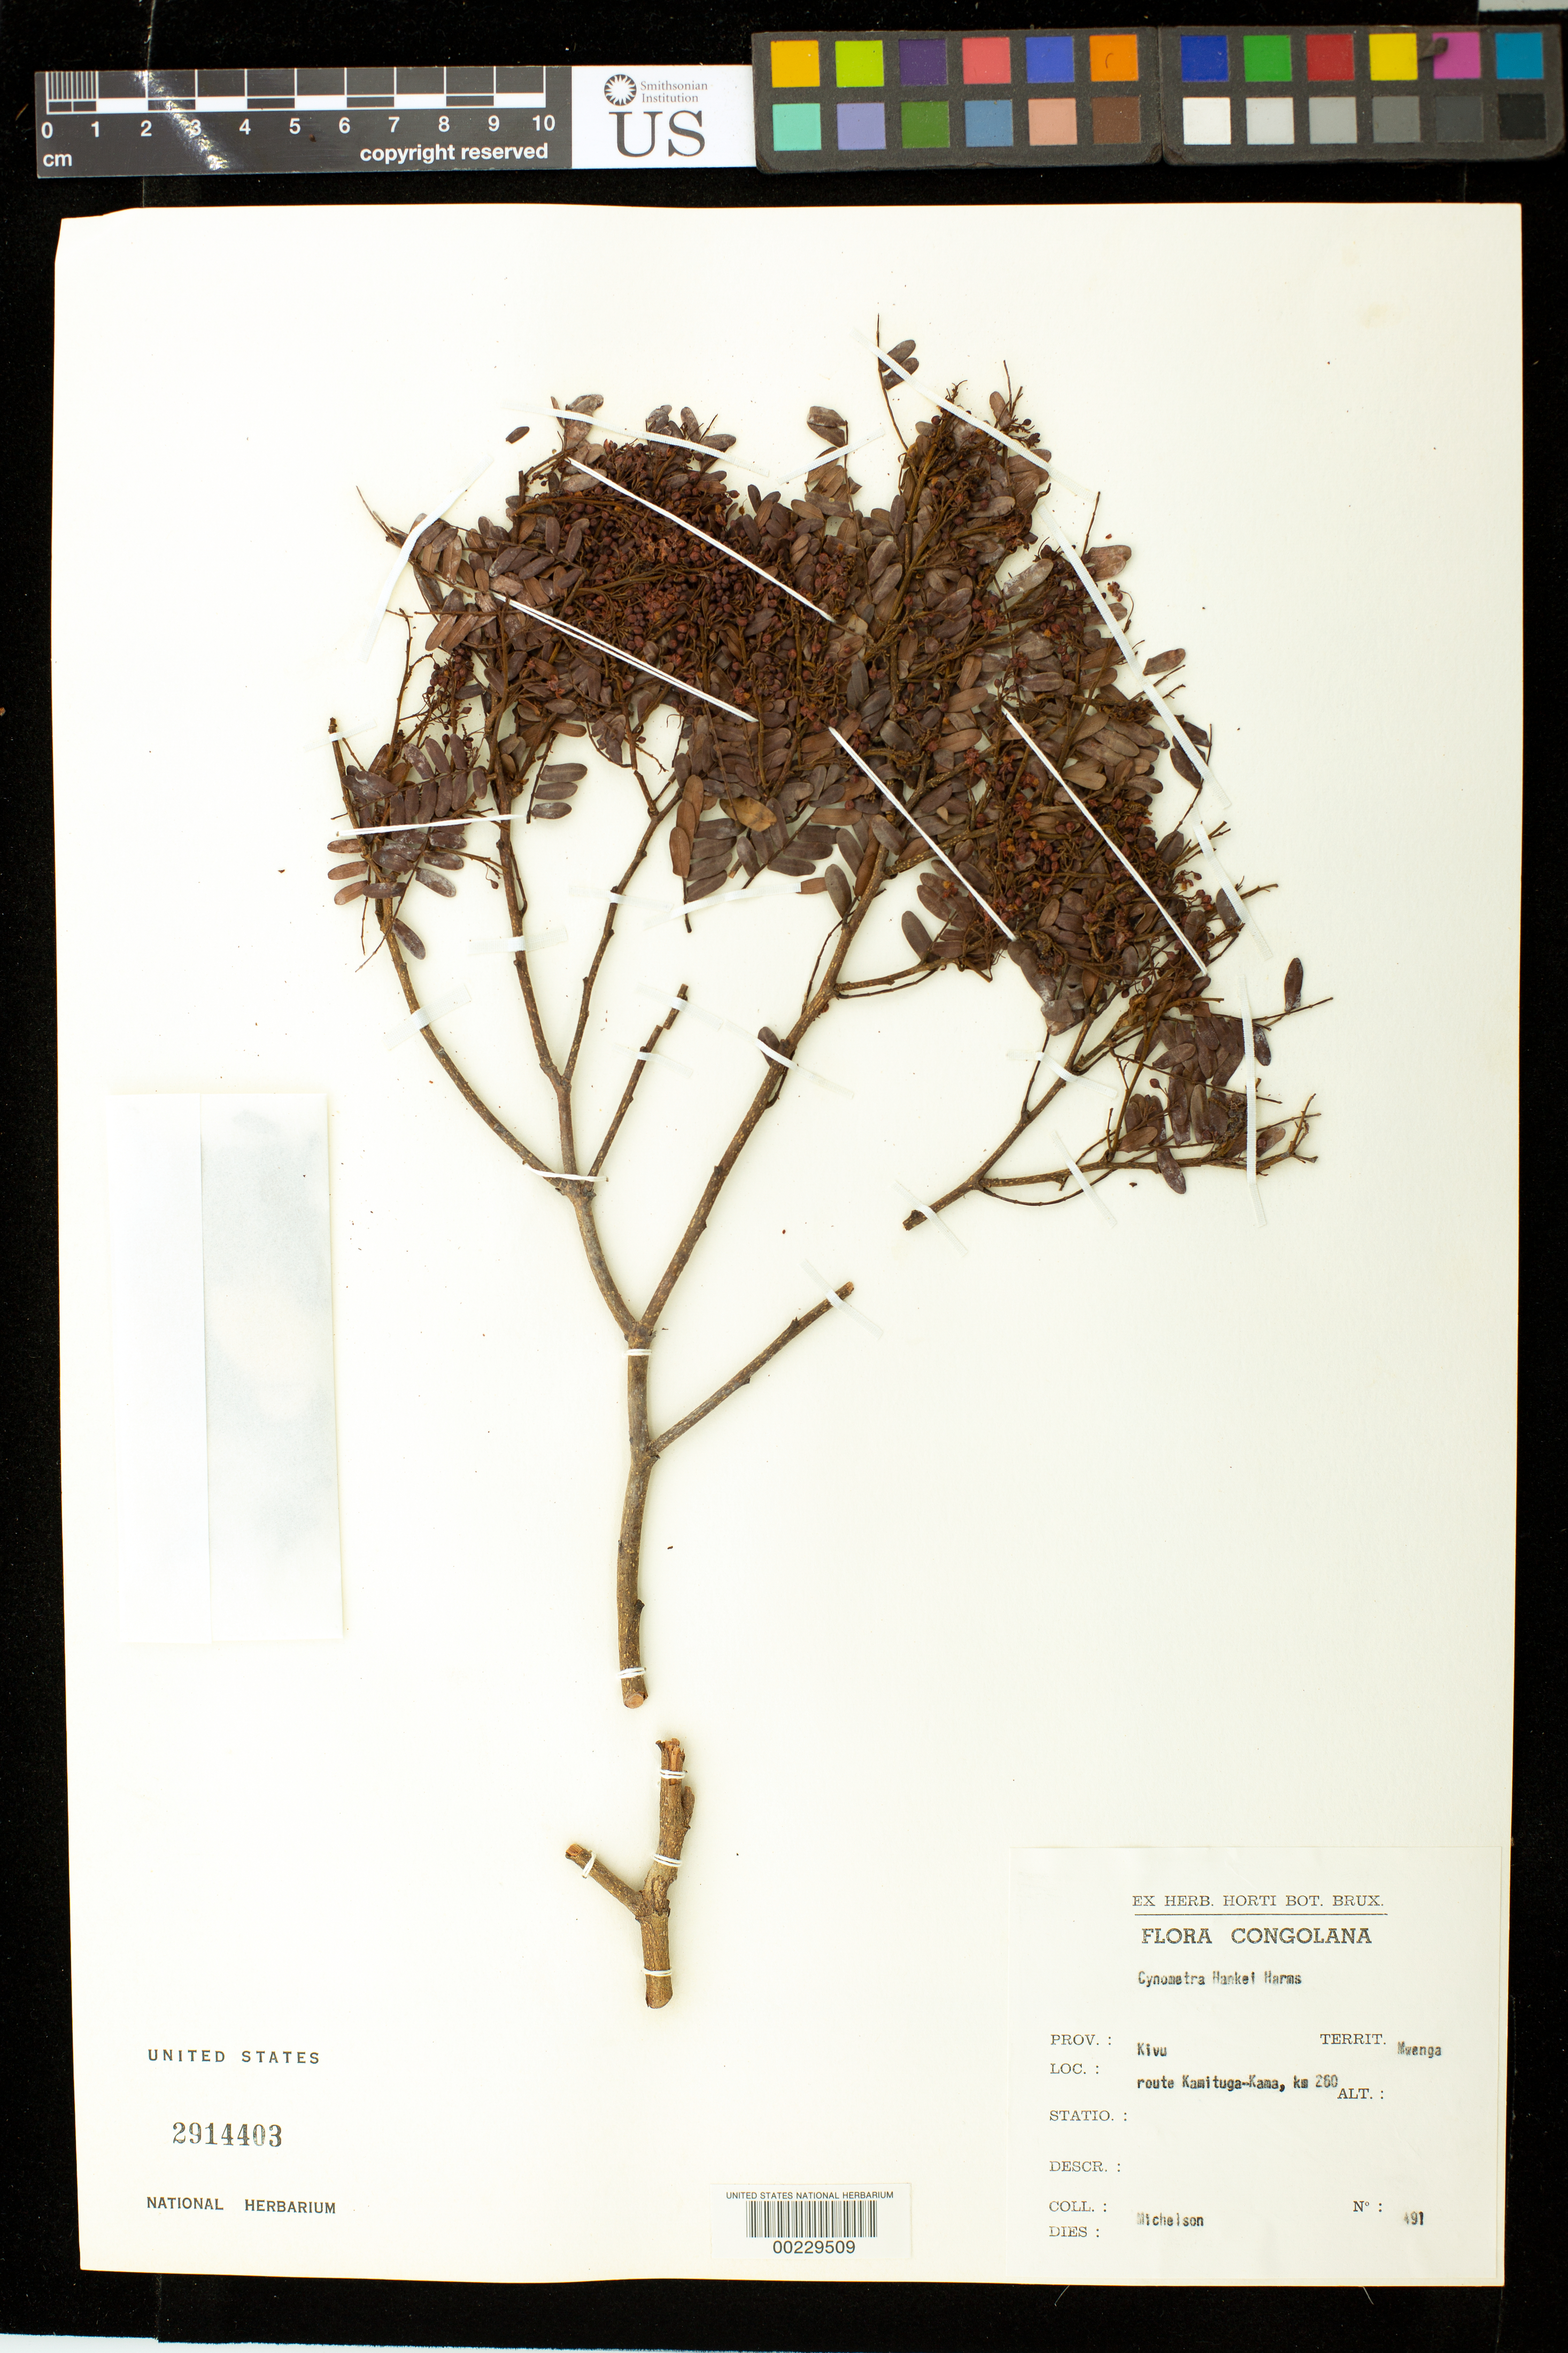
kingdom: Plantae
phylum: Tracheophyta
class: Magnoliopsida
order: Fabales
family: Fabaceae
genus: Cynometra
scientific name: Cynometra hankei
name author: Harms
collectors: -. Michelson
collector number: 491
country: Congo, Democratic Republic of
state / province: Sud-Kivu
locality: Rount Kamituga-Kama, km 260; Mwenga Terr.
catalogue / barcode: US 2914403